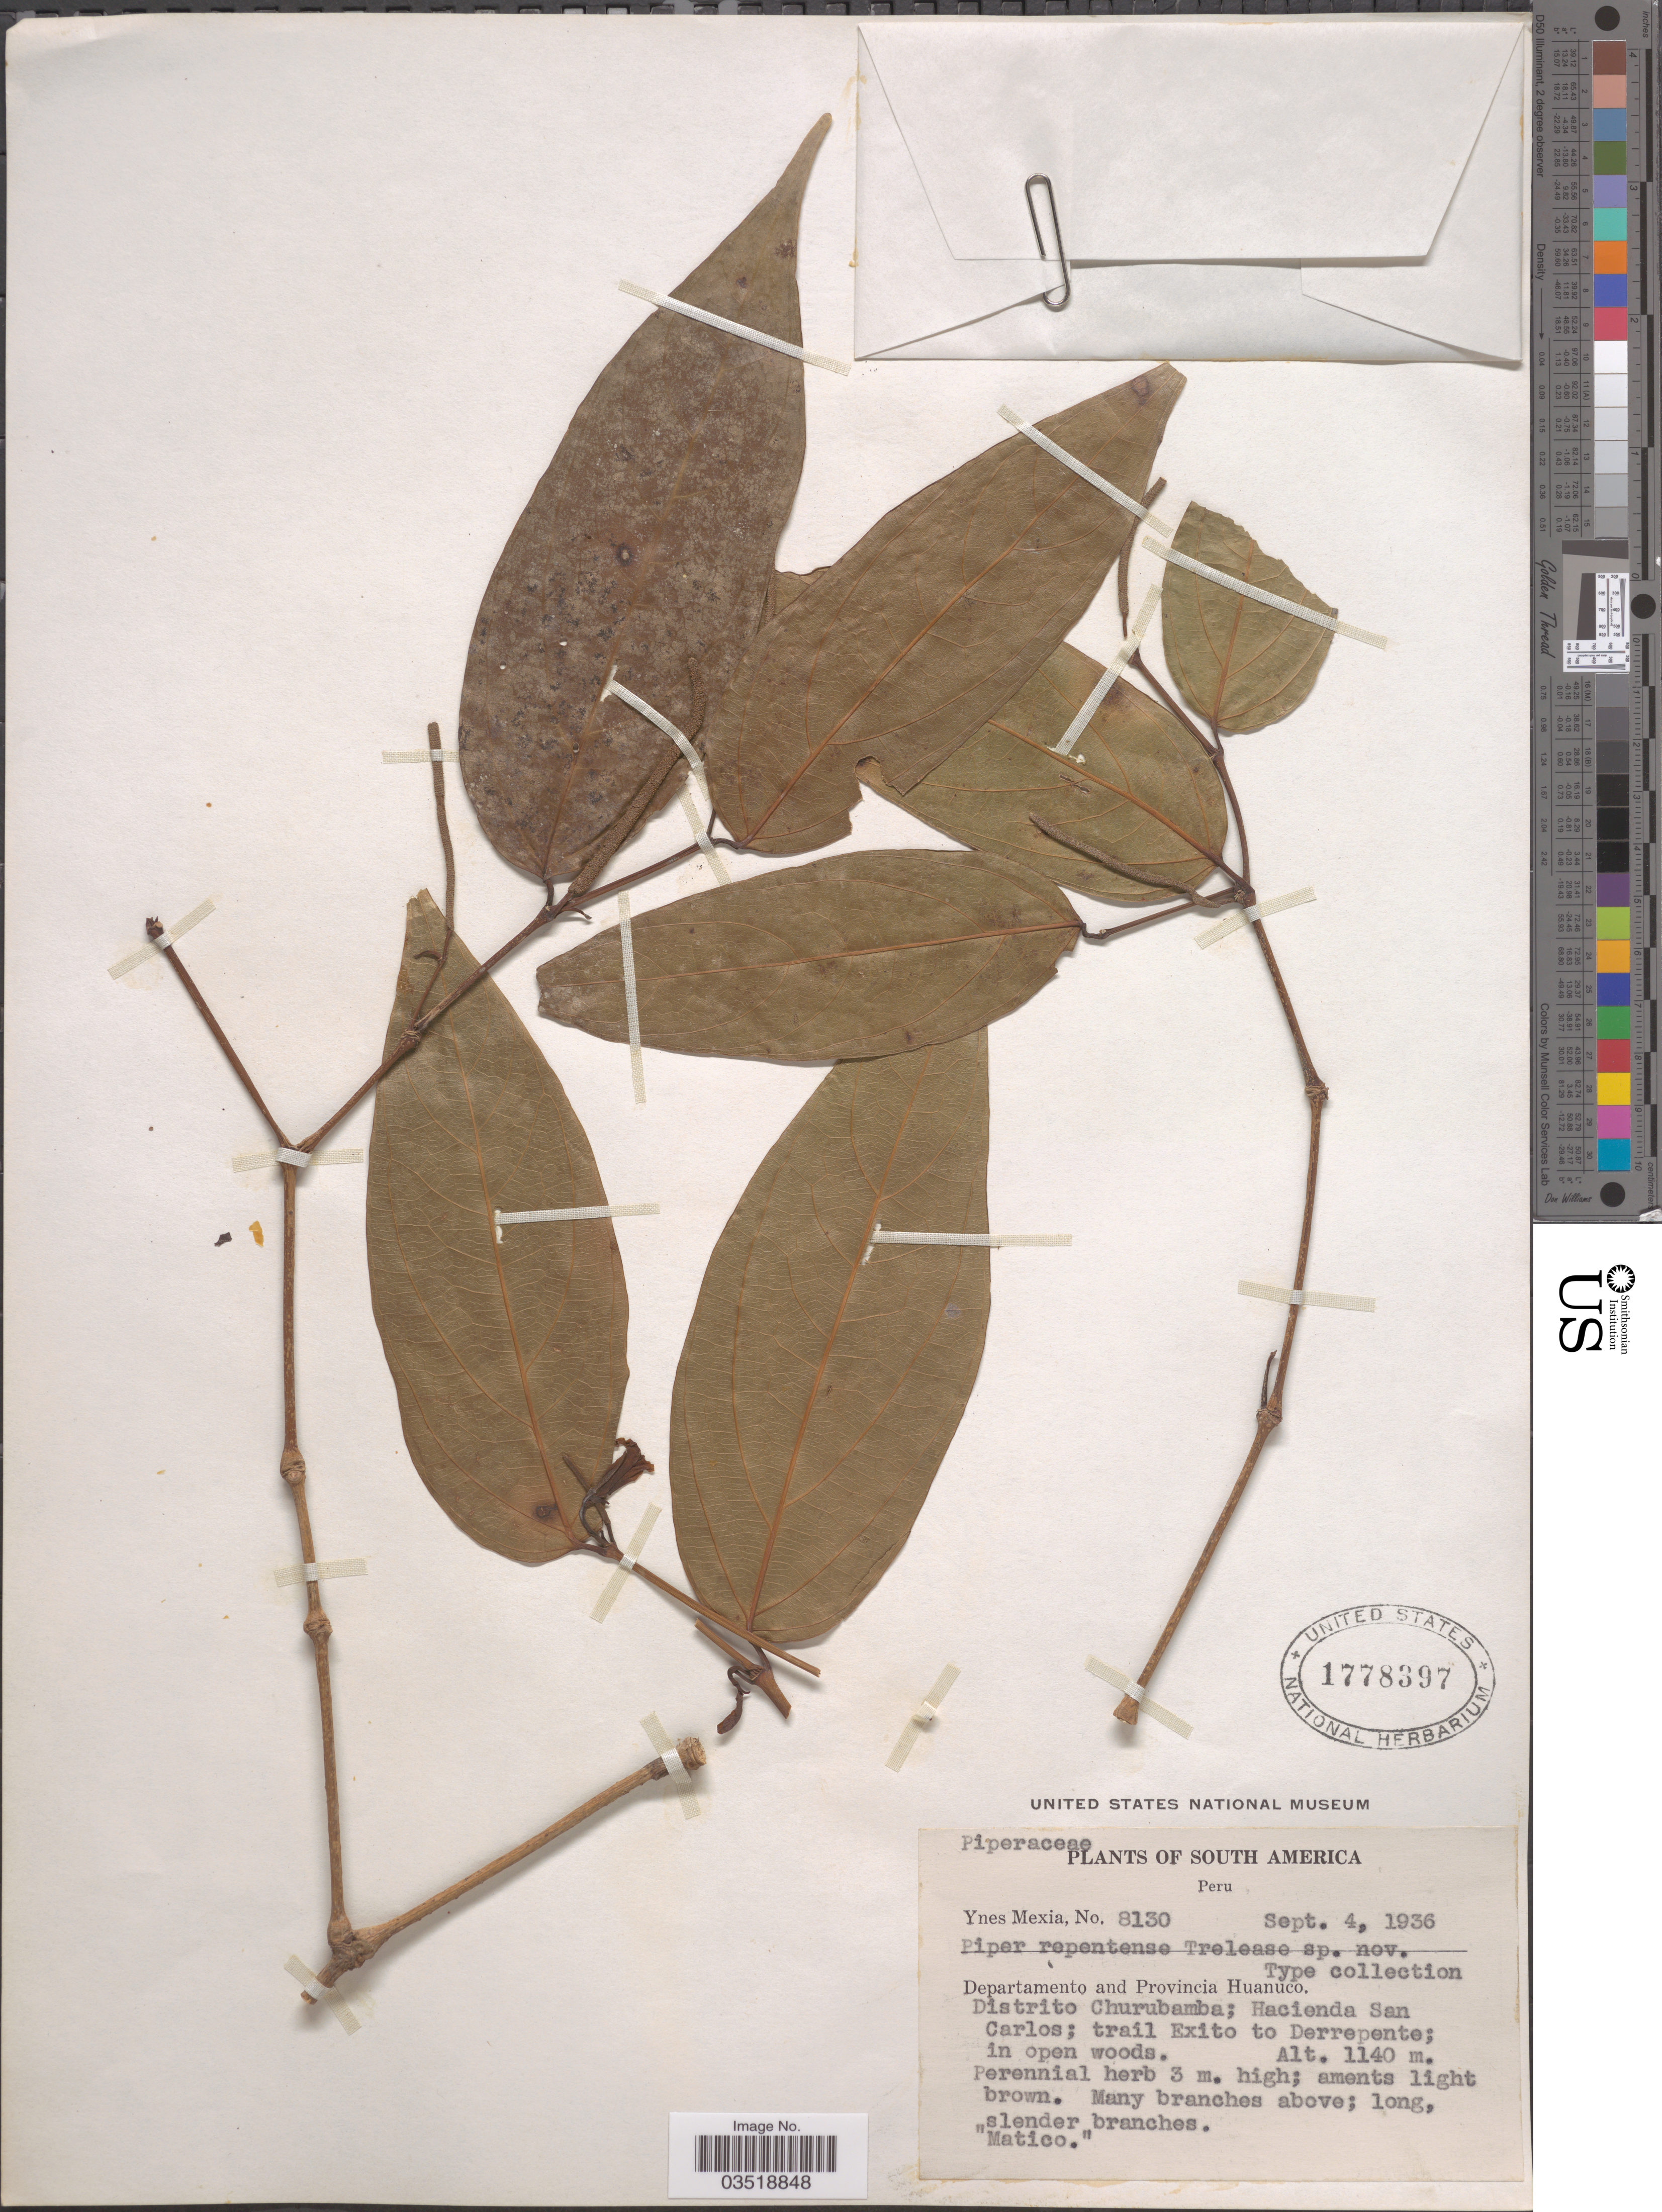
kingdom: Plantae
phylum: Tracheophyta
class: Magnoliopsida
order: Piperales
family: Piperaceae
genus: Piper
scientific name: Piper sp.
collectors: Y. Mexia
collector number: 8130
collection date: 1936-09-04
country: Peru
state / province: Huánuco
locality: Departamento and Provincia Huanuco. Distrito Churubamba; Hacienda San Carlos; trail Exito to Derrepente.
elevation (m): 1140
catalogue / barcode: US 1778397